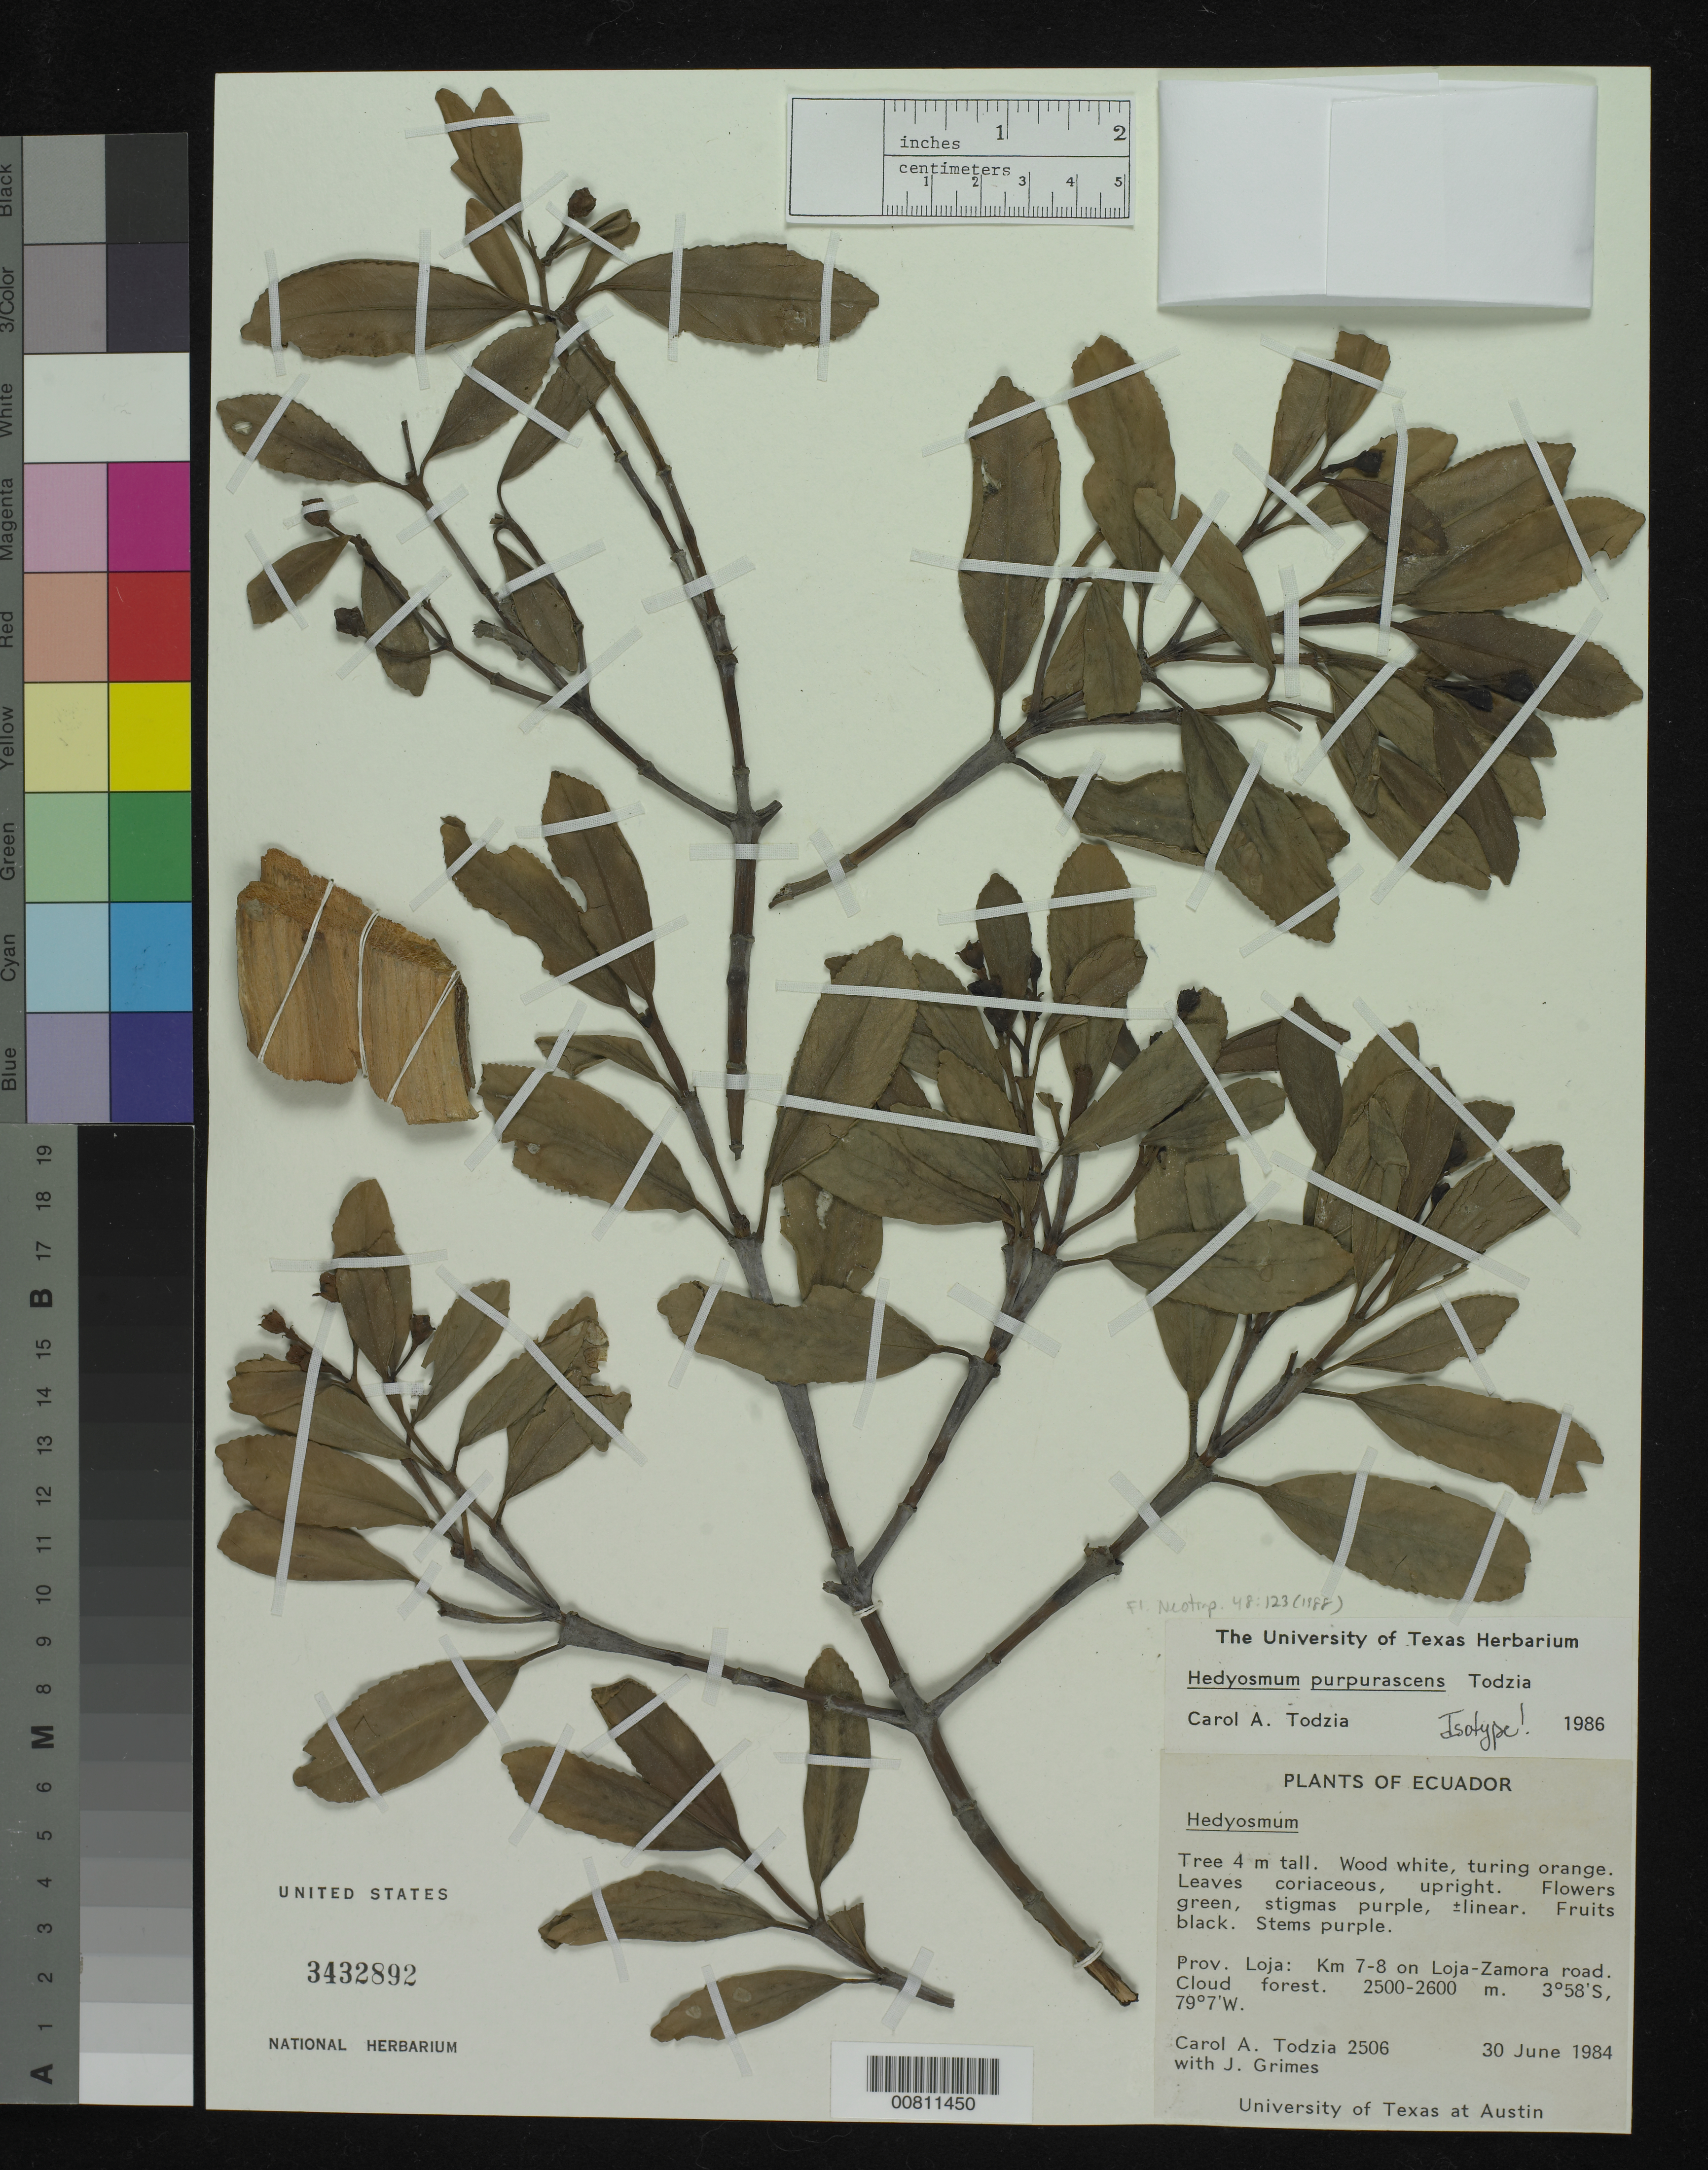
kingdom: Plantae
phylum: Tracheophyta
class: Magnoliopsida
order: Chloranthales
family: Chloranthaceae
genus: Hedyosmum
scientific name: Hedyosmum purpurascens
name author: Todzia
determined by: Todzia, C. A., (TEX), University of Texas Austin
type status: Isotype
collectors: C. A. Todzia & E. J. Grimes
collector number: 2506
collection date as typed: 30 Jun 1984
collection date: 1984-06-30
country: Ecuador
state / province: Loja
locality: Prov. Loja: km 7-8 on Loja-Zamora road.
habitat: Cloud forest.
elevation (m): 2500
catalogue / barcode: US 3432892